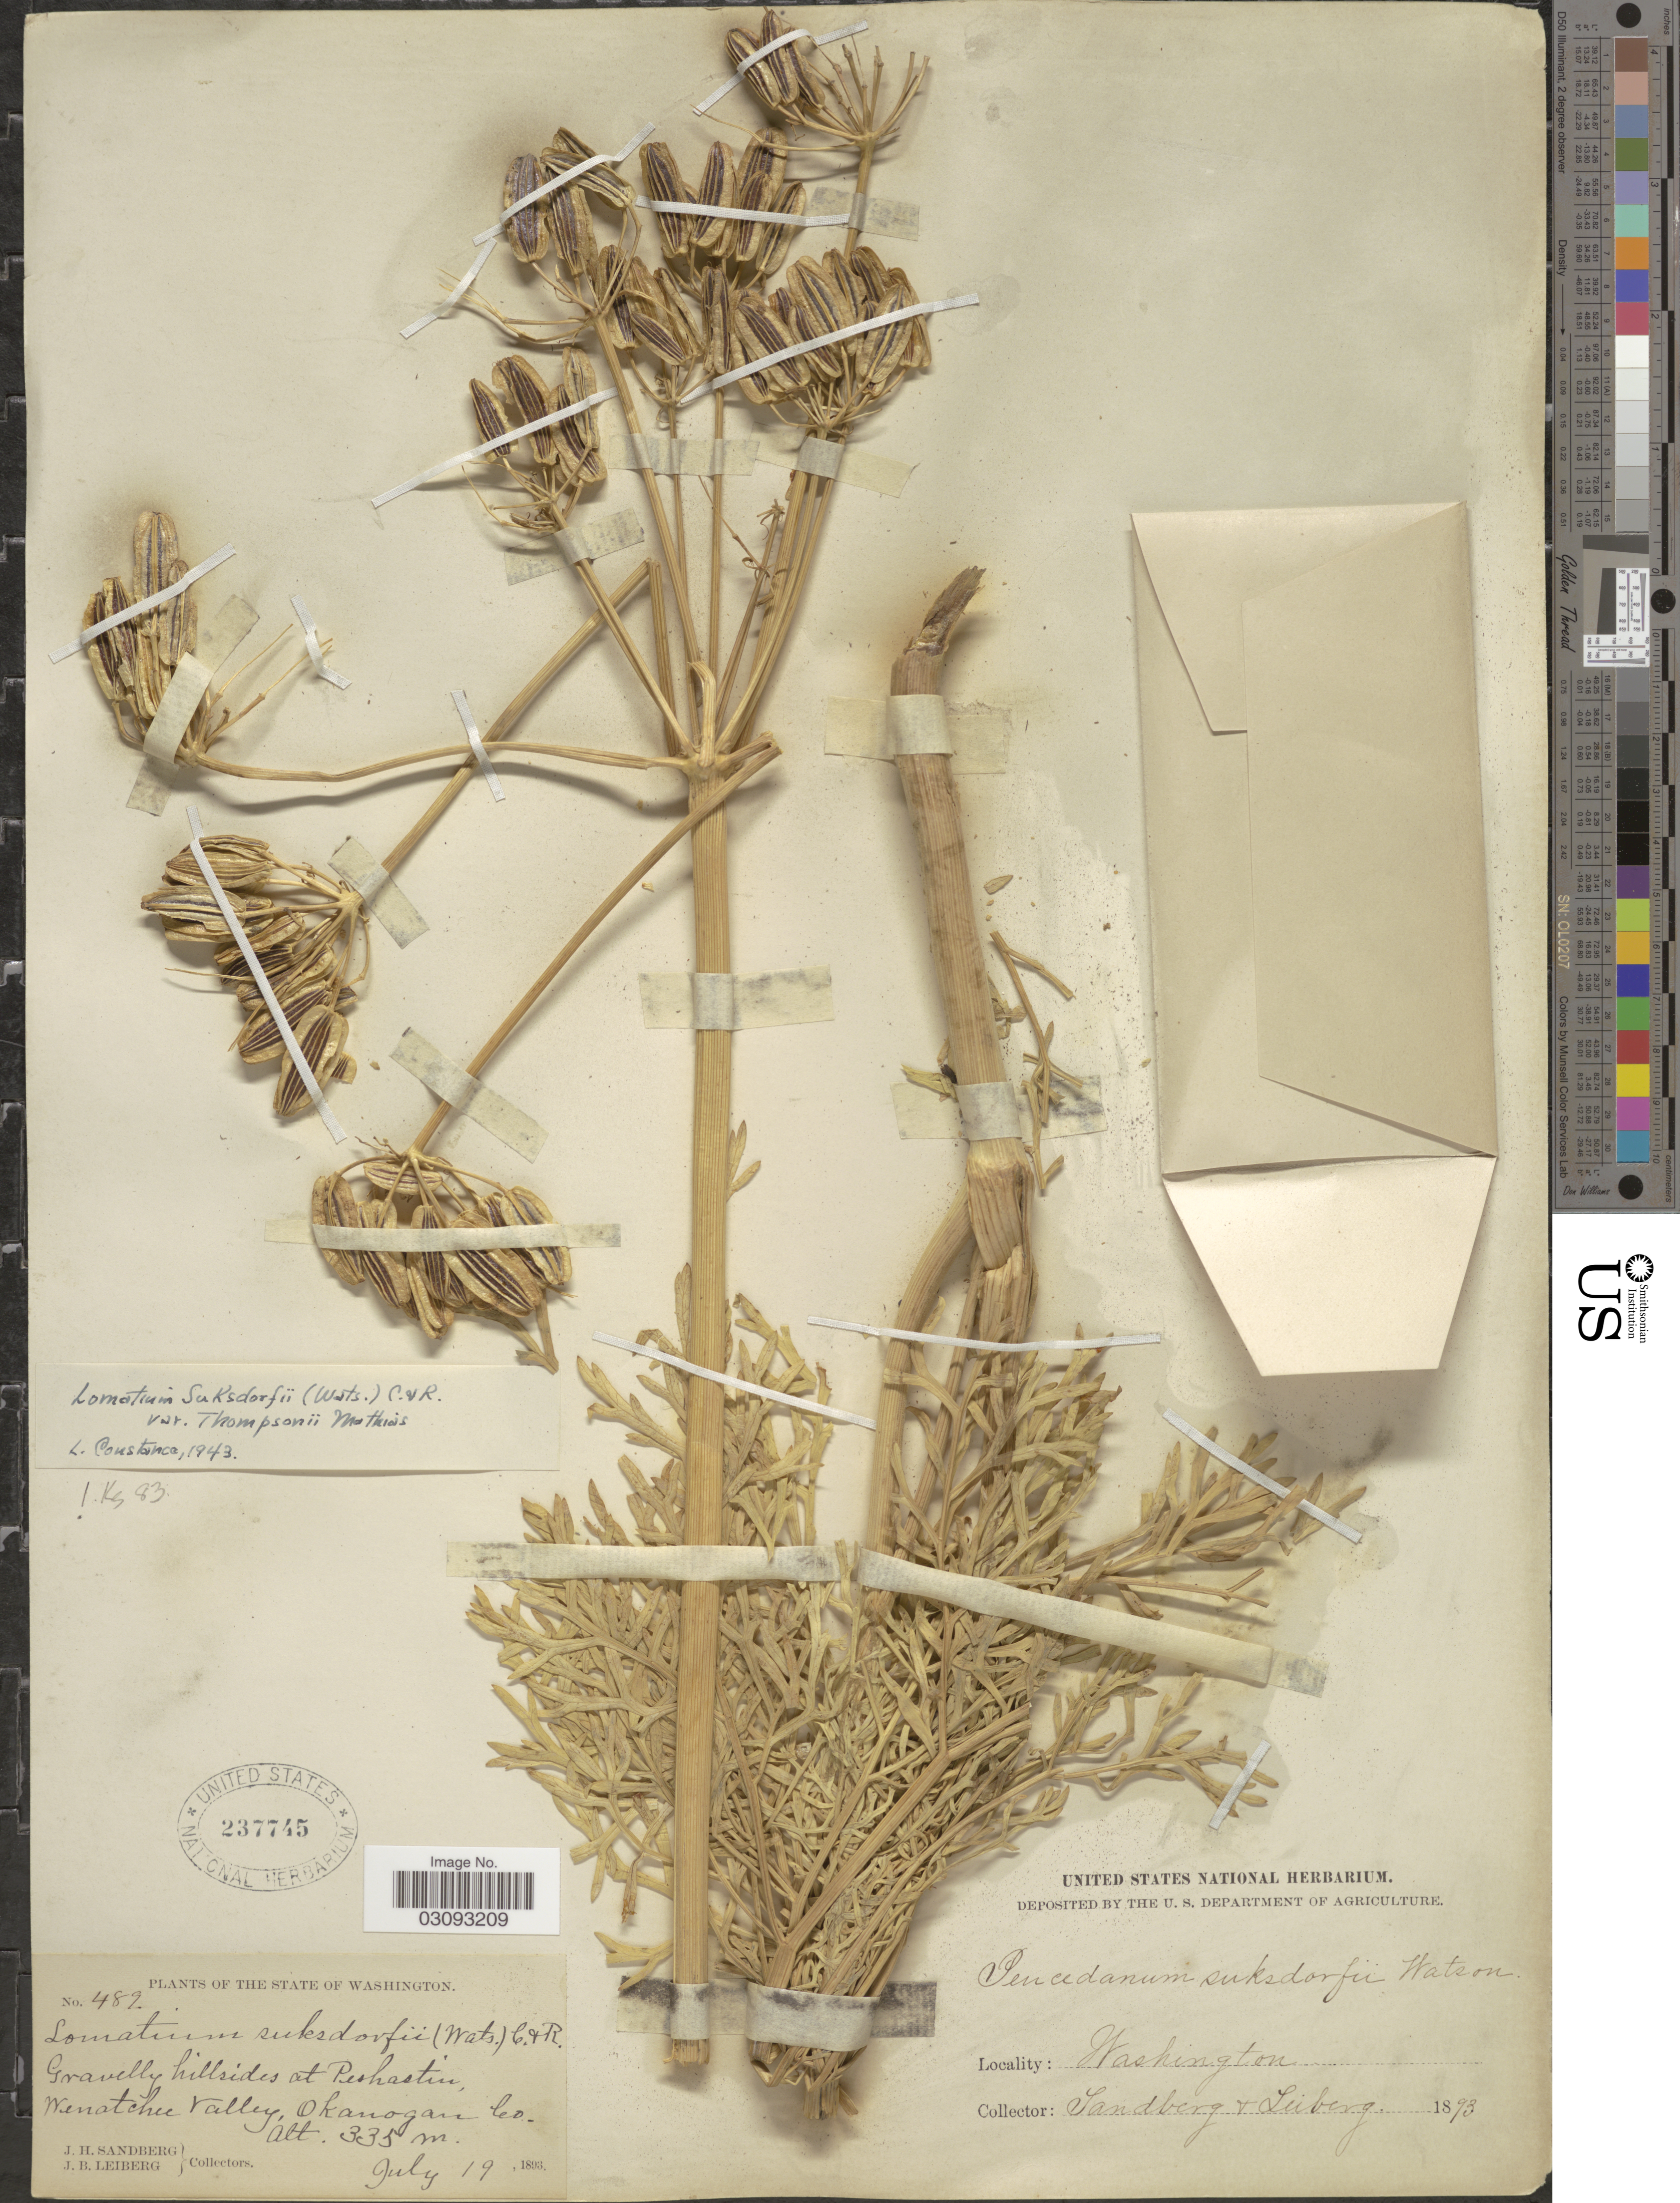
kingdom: Plantae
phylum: Tracheophyta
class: Magnoliopsida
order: Apiales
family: Apiaceae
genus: Lomatium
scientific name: Lomatium ambiguum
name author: (Nutt.) Coult. & Rose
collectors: J. H. Sandberg & J. B. Leiberg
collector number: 489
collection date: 1893-07-19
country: United States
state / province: Washington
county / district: Okanogan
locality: Peshastin, Wenatchee Valley, Okanogan Co.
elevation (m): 335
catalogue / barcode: US 237745